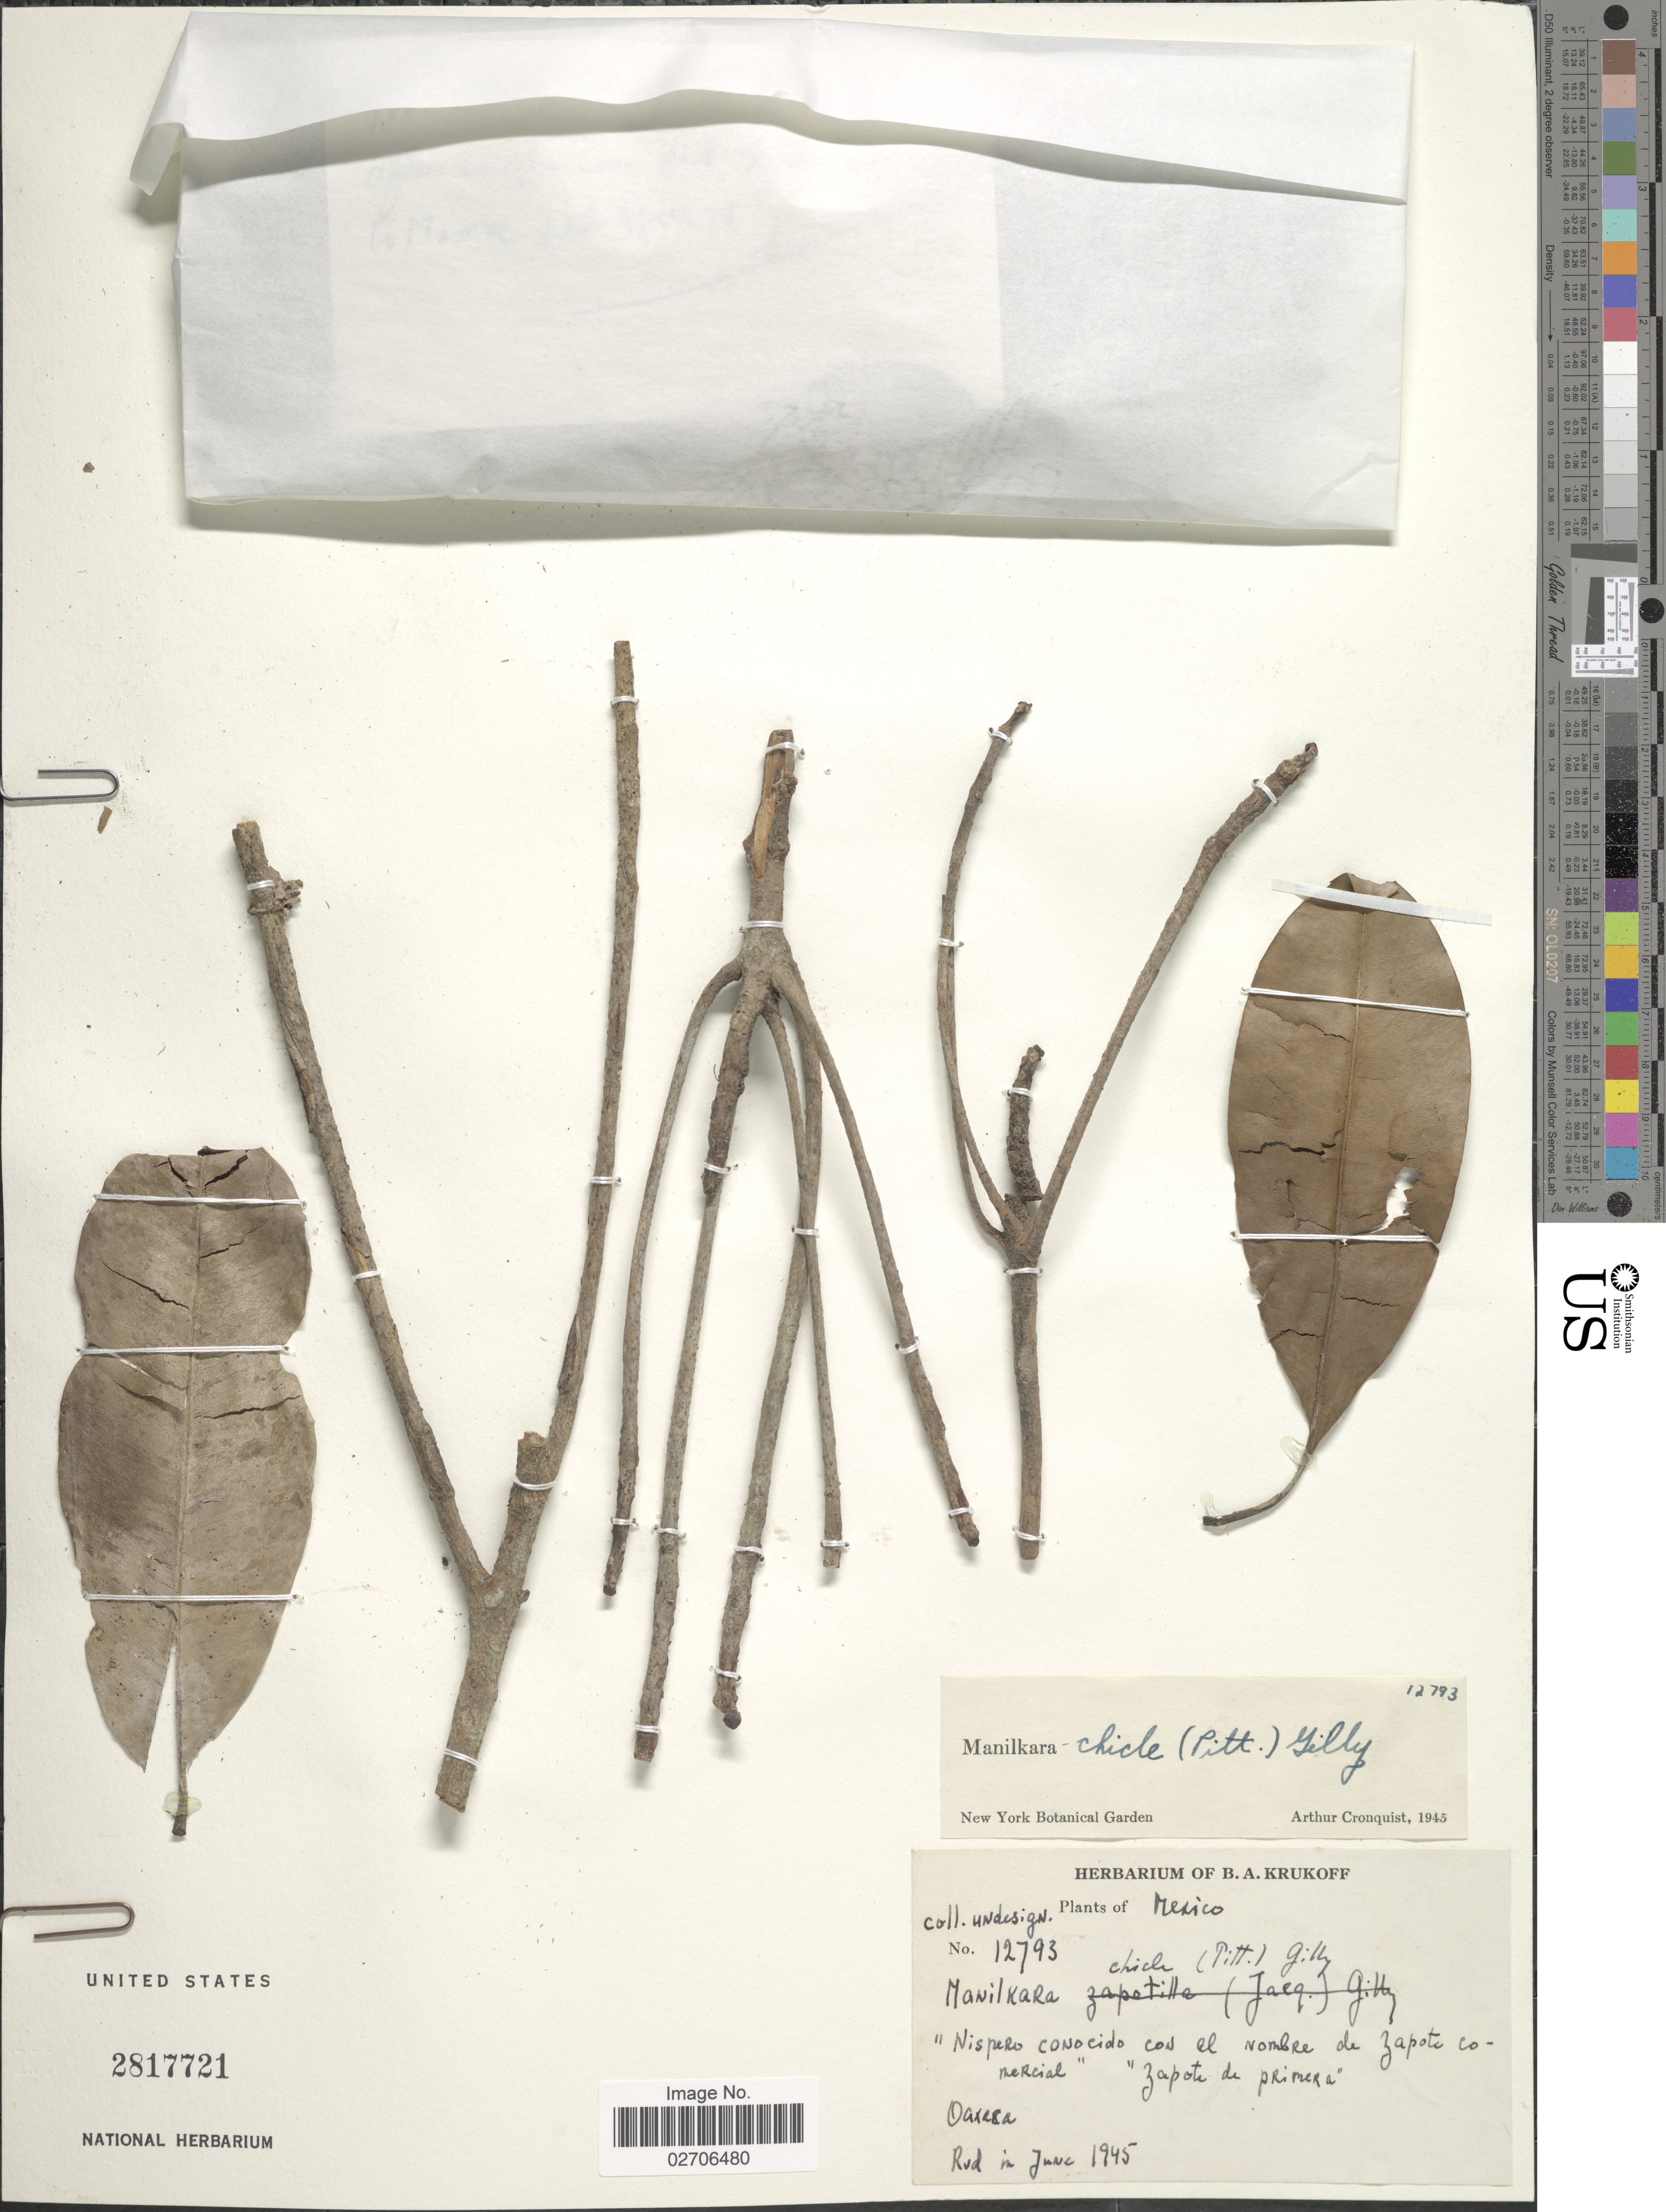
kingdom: Plantae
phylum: Tracheophyta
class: Magnoliopsida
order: Ericales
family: Sapotaceae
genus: Manilkara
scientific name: Manilkara chicle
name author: (Pittier) Gilly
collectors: ex herb. B. A. Krukoff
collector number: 12793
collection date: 1945-06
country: Mexico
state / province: Oaxaca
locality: Nispero conocido con el nombre de zapote comercial, Zapote de primera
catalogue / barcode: US 2817721